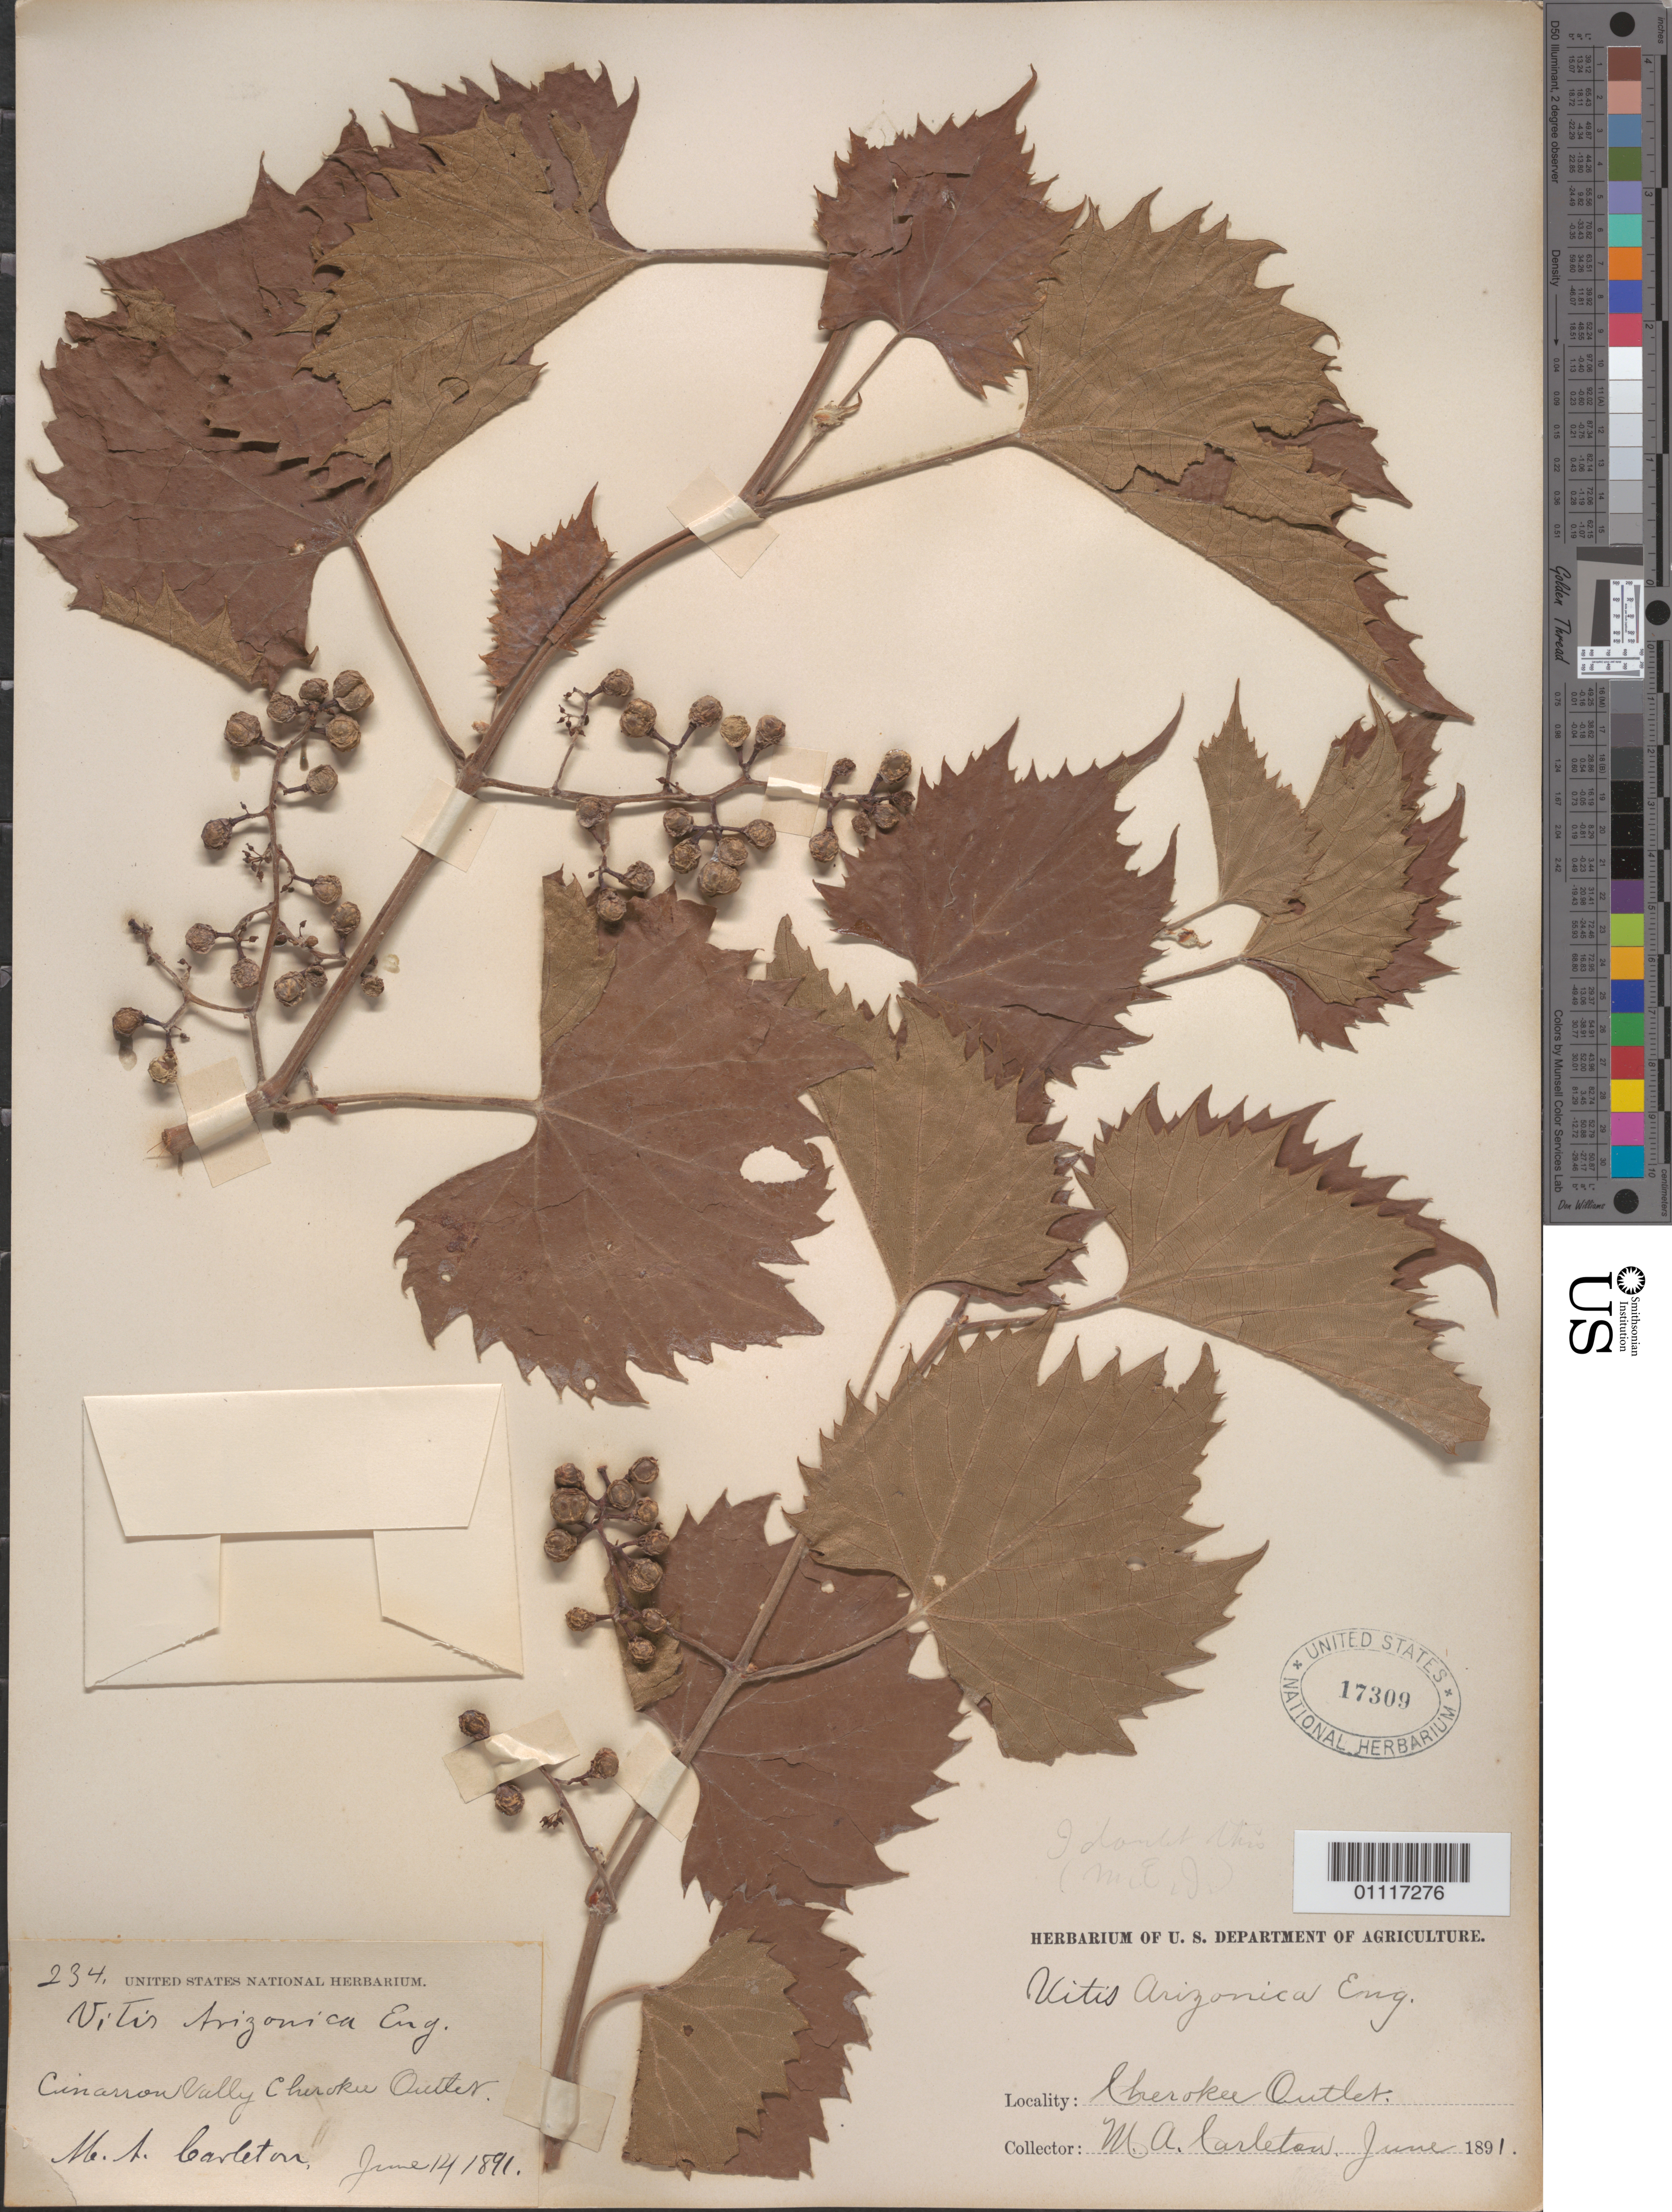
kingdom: Plantae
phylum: Tracheophyta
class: Magnoliopsida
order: Vitales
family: Vitaceae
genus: Vitis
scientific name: Vitis longii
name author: W.R. Prince & Prince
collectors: M. A. Carleton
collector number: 234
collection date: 1891-06-14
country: United States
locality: Cinanon Valley Cherokee Outlet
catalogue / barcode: US 17309